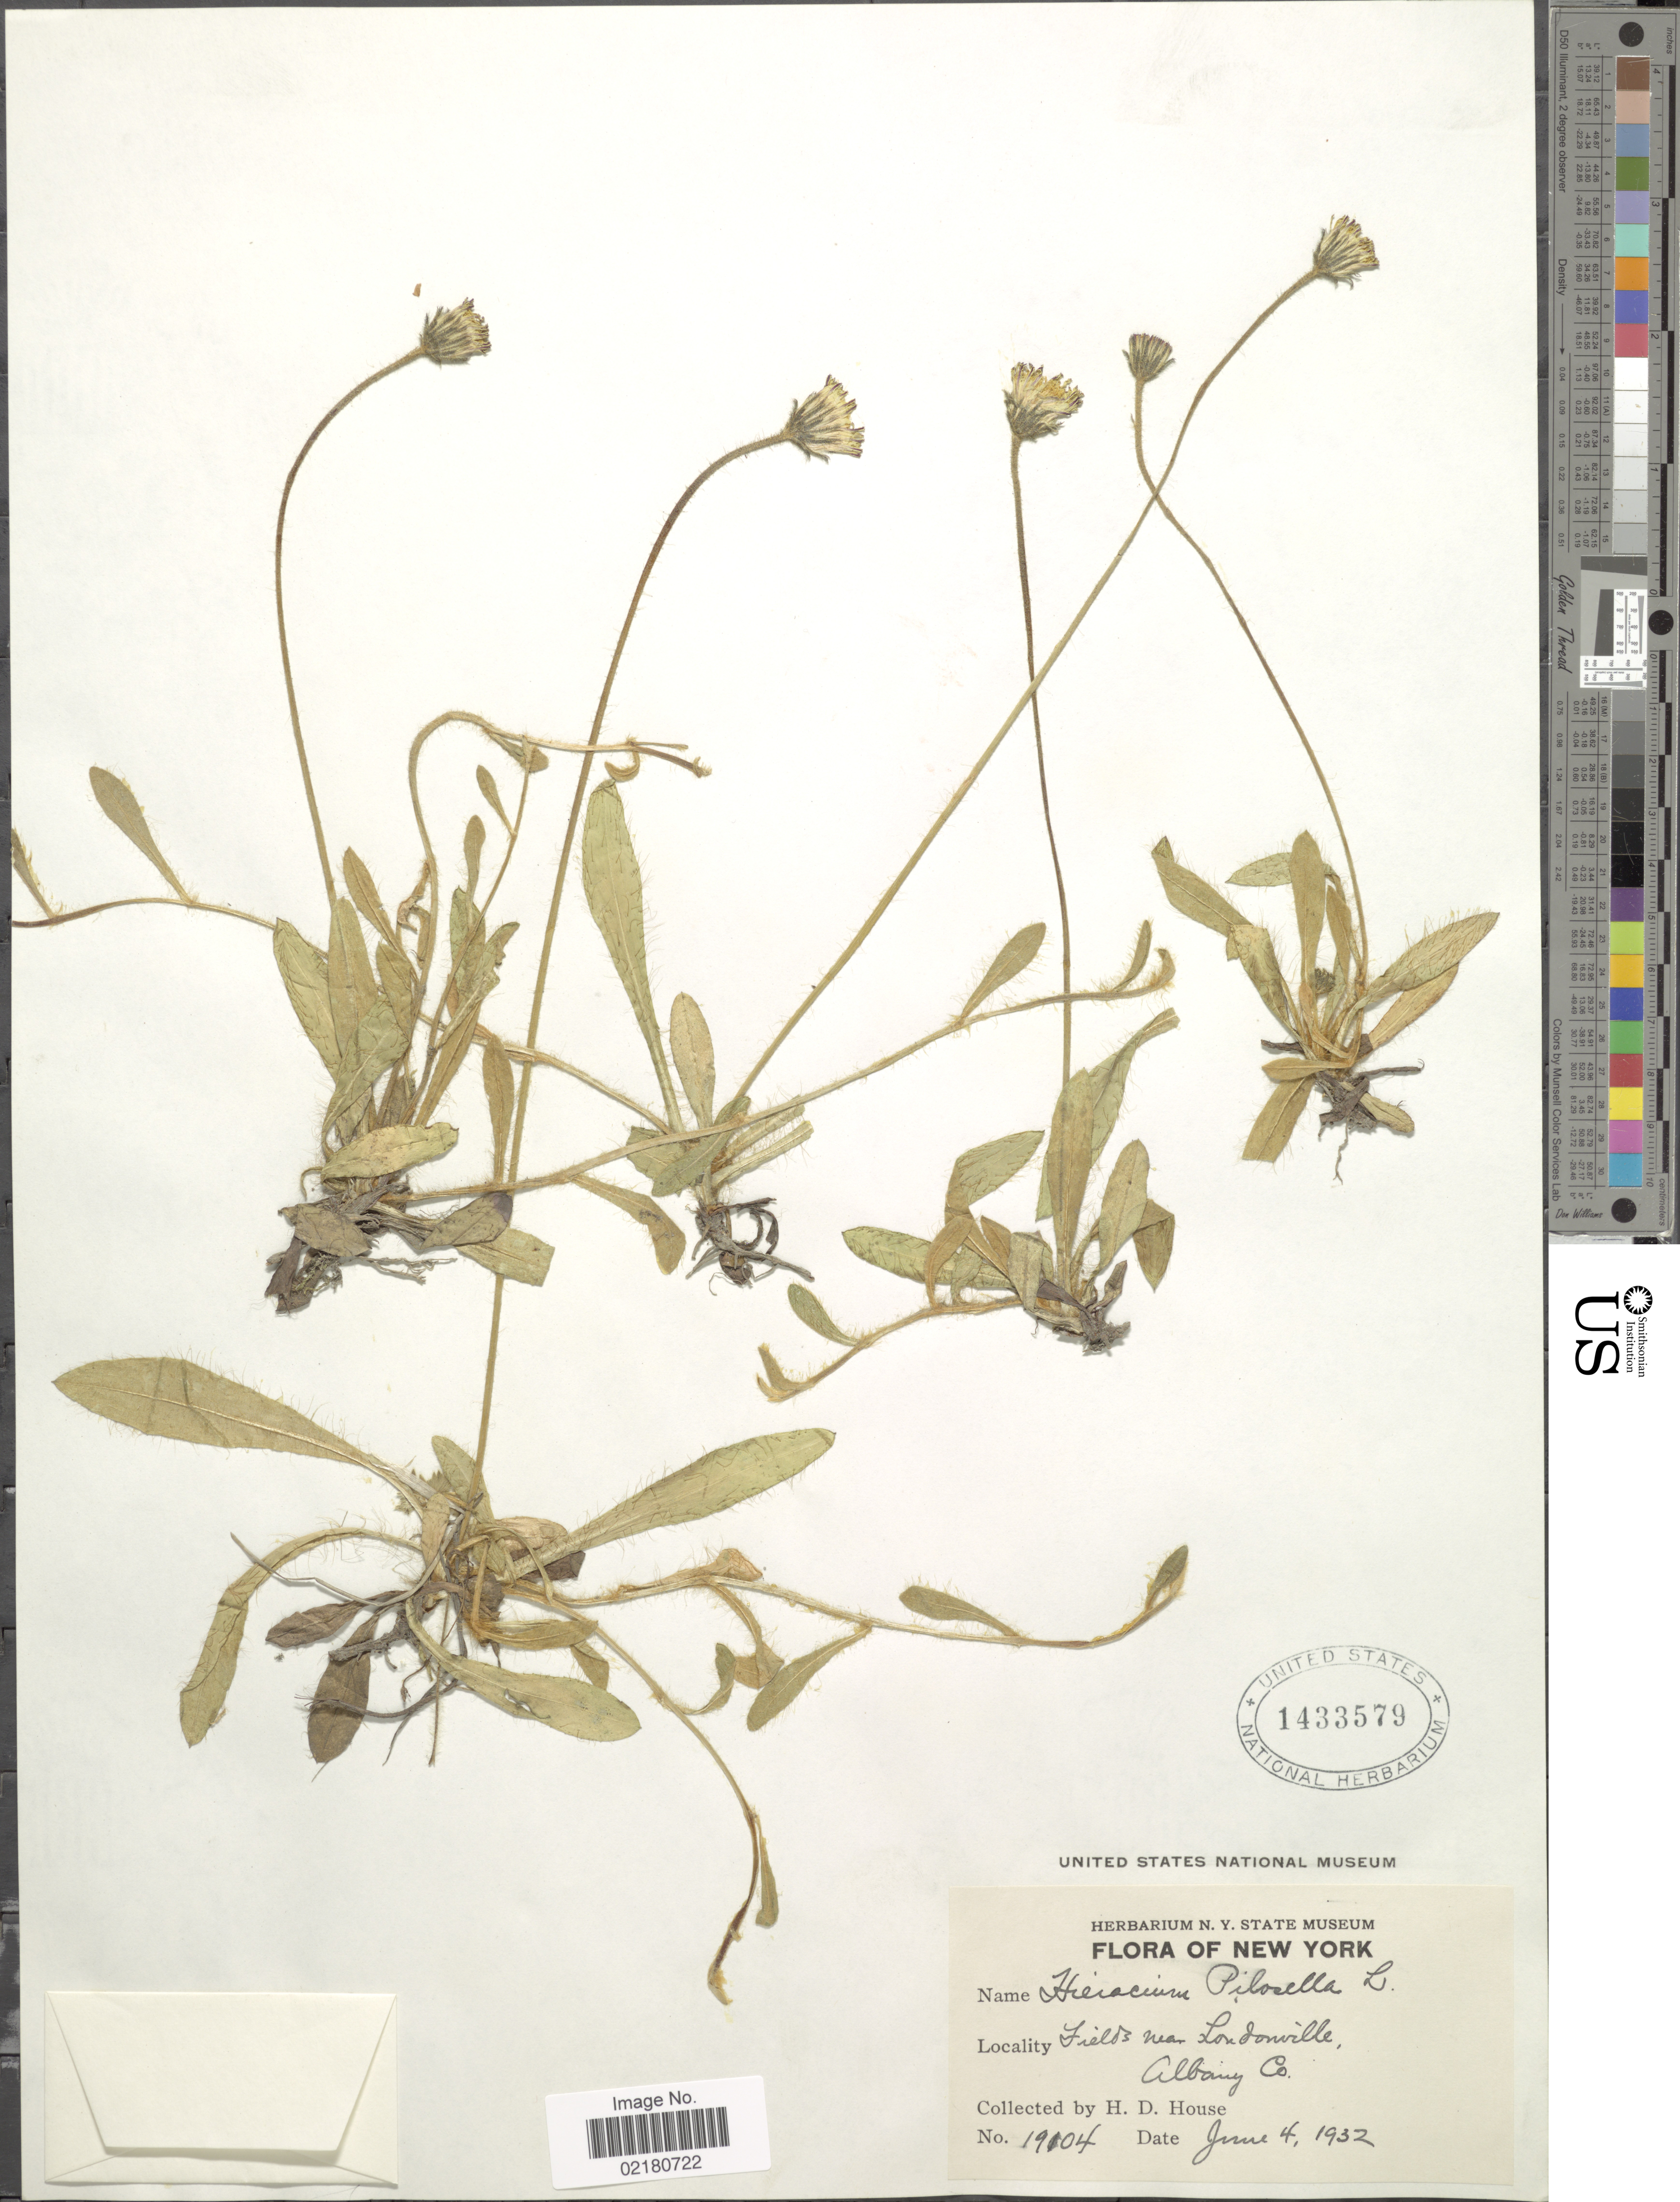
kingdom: Plantae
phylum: Tracheophyta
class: Magnoliopsida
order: Asterales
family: Asteraceae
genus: Pilosella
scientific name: Pilosella officinarum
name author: Vaill.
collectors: H. D. House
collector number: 19104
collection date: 1932-06-04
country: United States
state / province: New York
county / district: Albany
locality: New York Fields near Londville Albany Co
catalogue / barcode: US 1433579